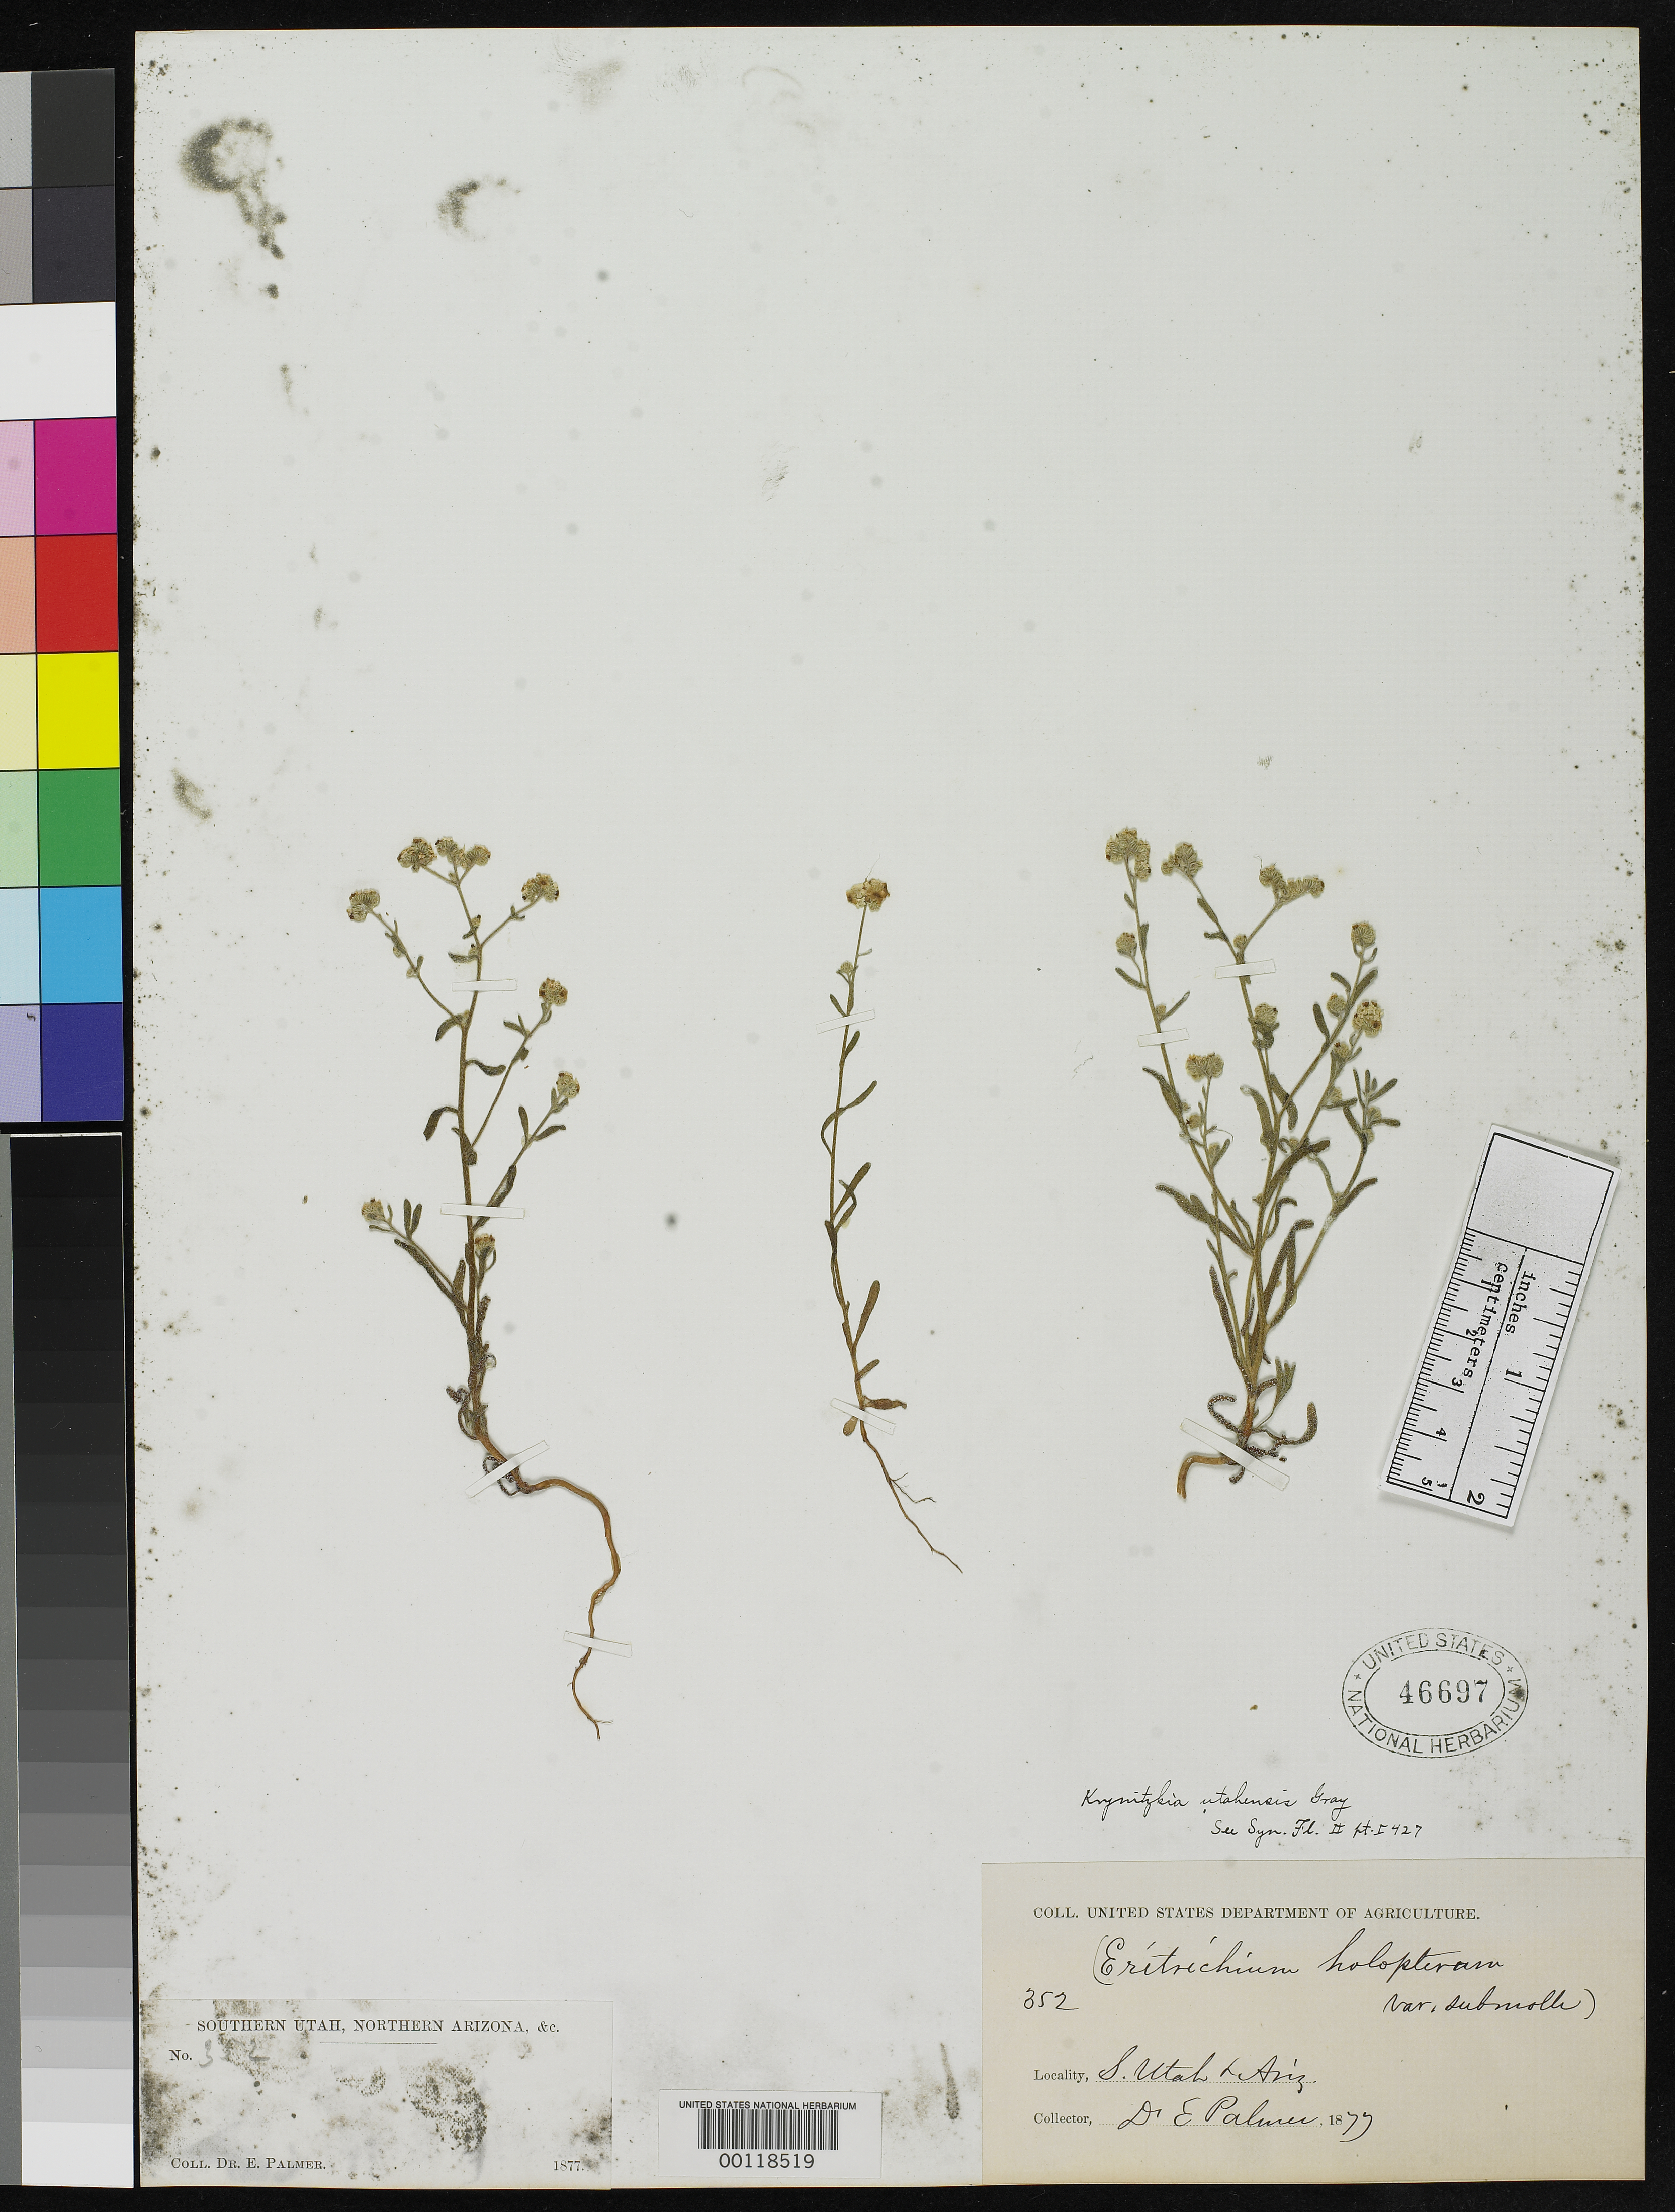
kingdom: Plantae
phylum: Tracheophyta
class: Magnoliopsida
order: Boraginales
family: Boraginaceae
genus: Krynitzkia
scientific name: Krynitzkia utahensis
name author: A. Gray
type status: Type Collection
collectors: E. Palmer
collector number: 352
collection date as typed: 1877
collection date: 1877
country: United States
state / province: Utah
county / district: Washington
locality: St. George.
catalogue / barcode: US 46697